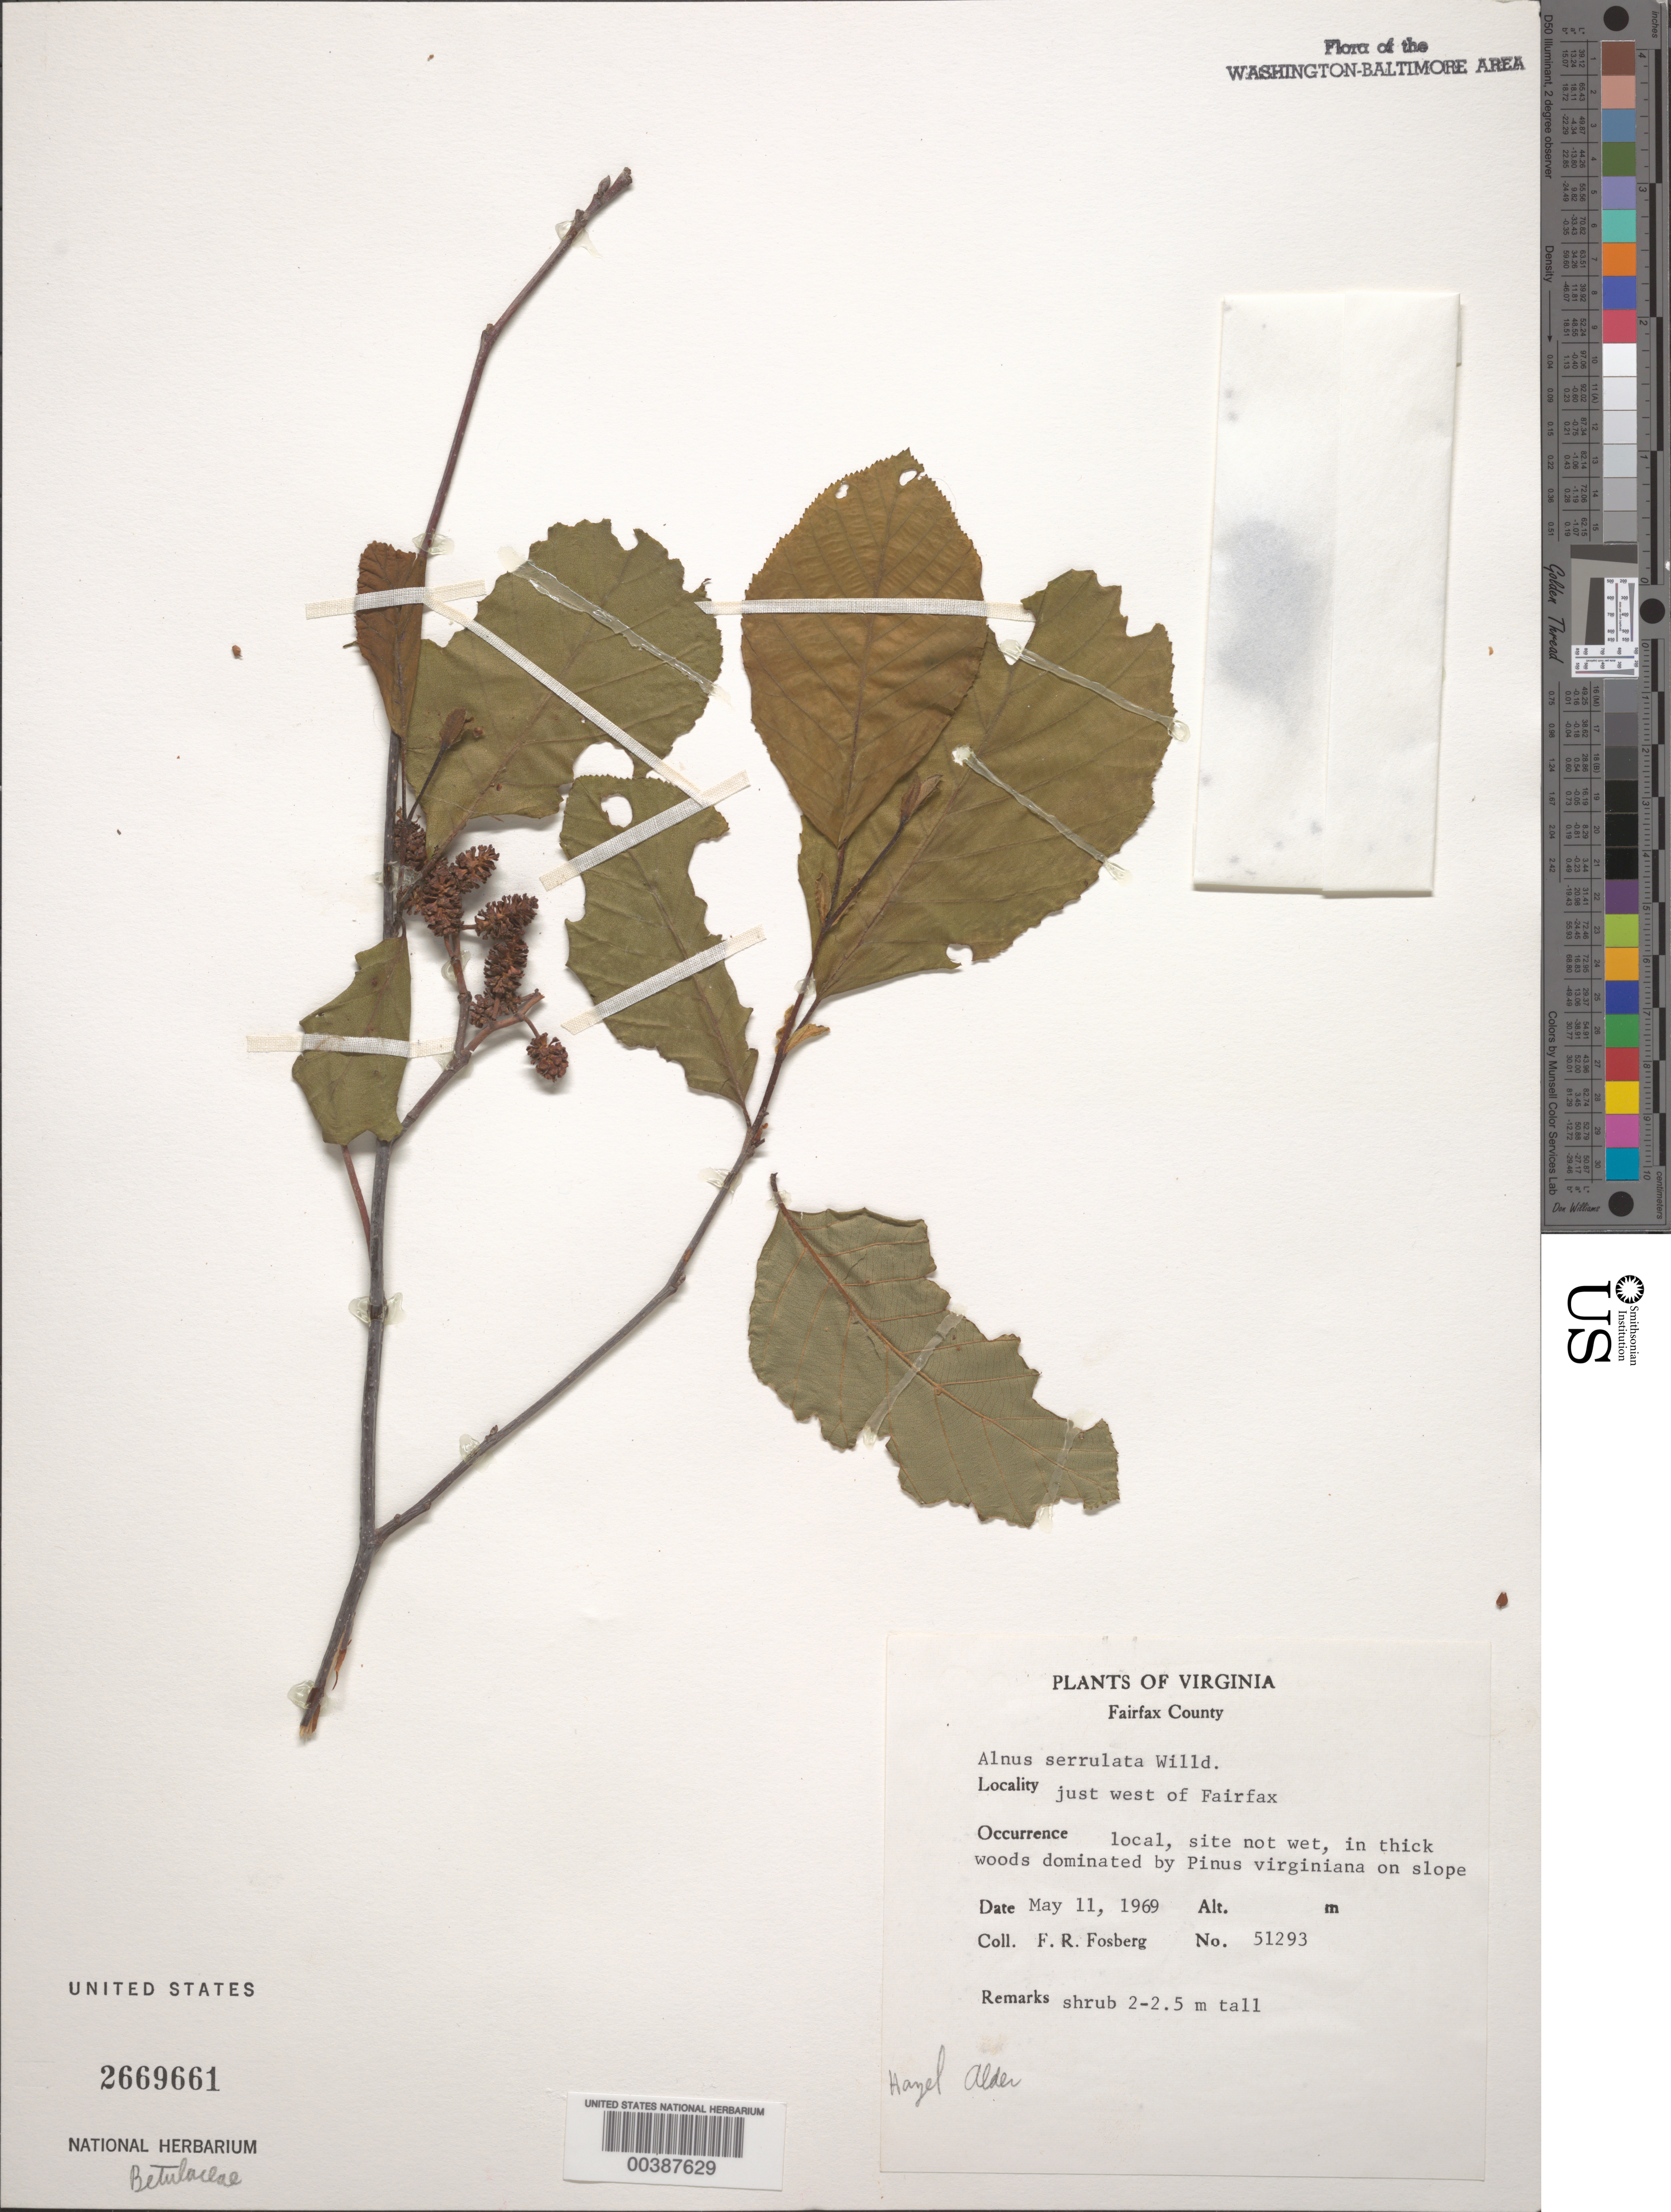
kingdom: Plantae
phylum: Tracheophyta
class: Magnoliopsida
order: Fagales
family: Betulaceae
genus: Alnus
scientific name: Alnus serrulata var. vulgaris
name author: Fernald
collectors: F. R. Fosberg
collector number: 51293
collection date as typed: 11 May 1969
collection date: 1969-05-11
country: United States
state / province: Virginia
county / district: Fairfax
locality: West of Fairfax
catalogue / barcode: US 2669661